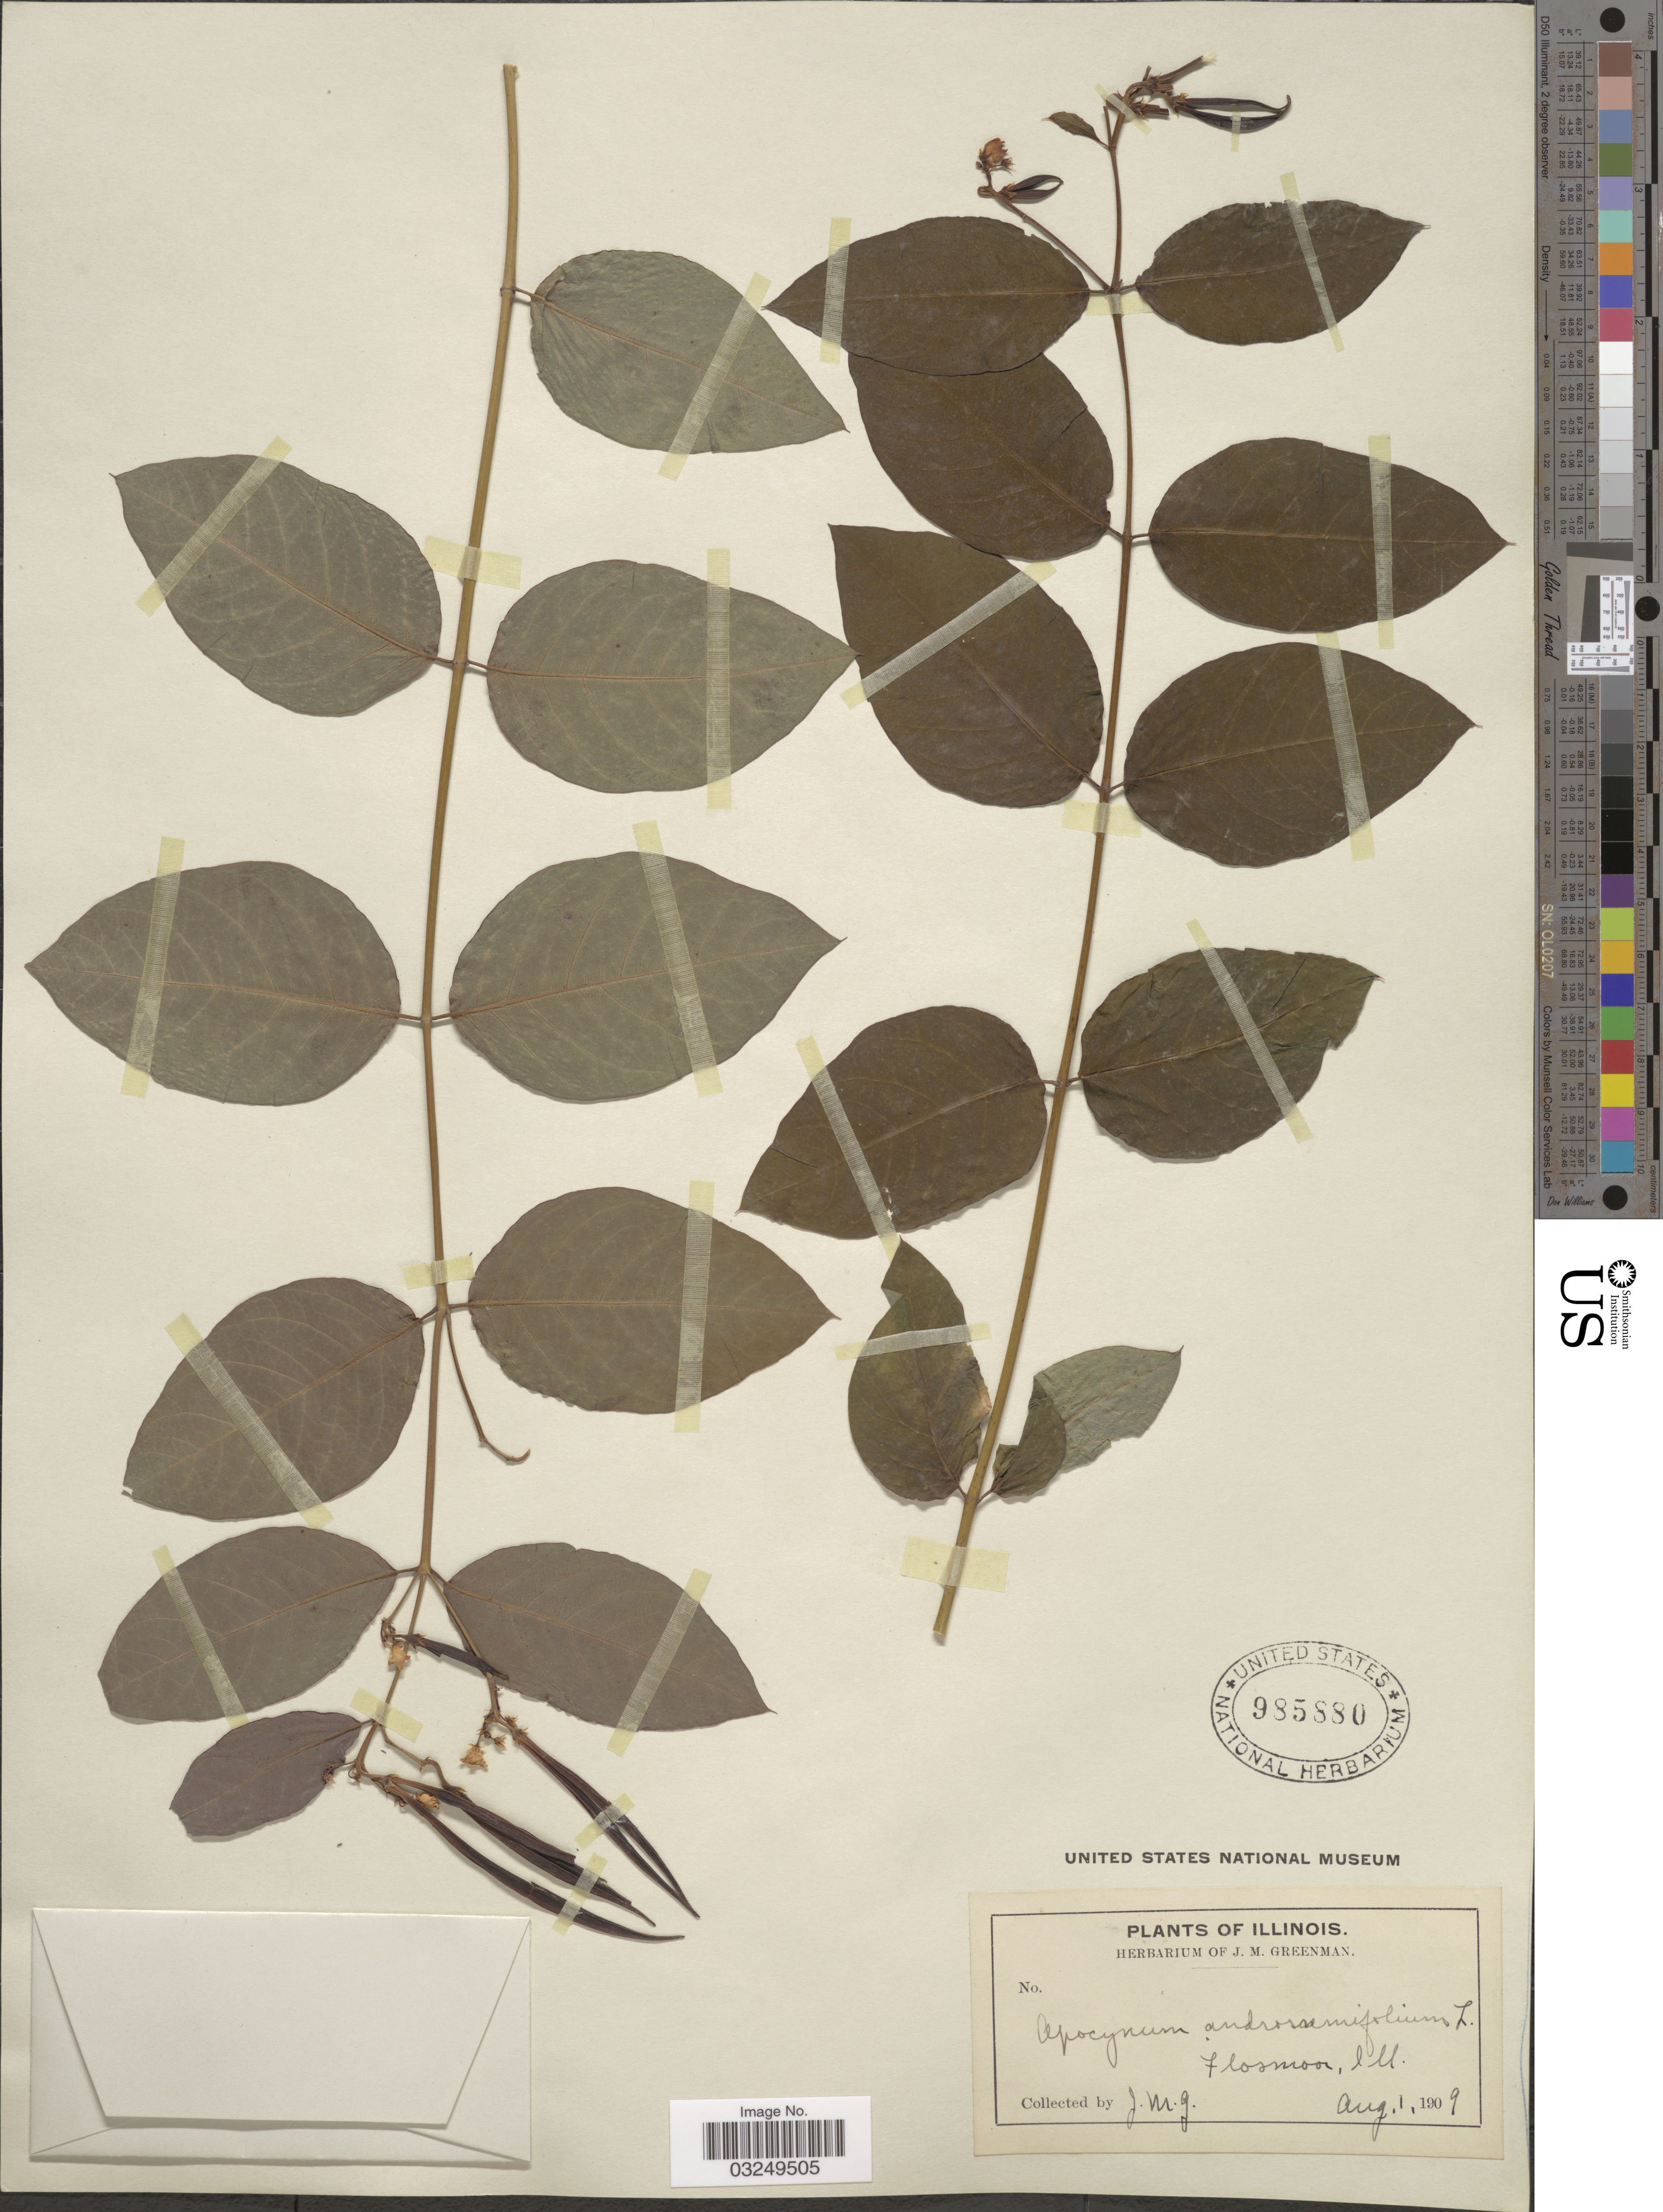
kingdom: Plantae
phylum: Tracheophyta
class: Magnoliopsida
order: Gentianales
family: Apocynaceae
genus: Apocynum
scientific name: Apocynum androsaemifolium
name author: L.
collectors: J. M. Greenman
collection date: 1909-08-01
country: United States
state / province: Illinois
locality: Flossmoor, Ill.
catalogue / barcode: US 985880